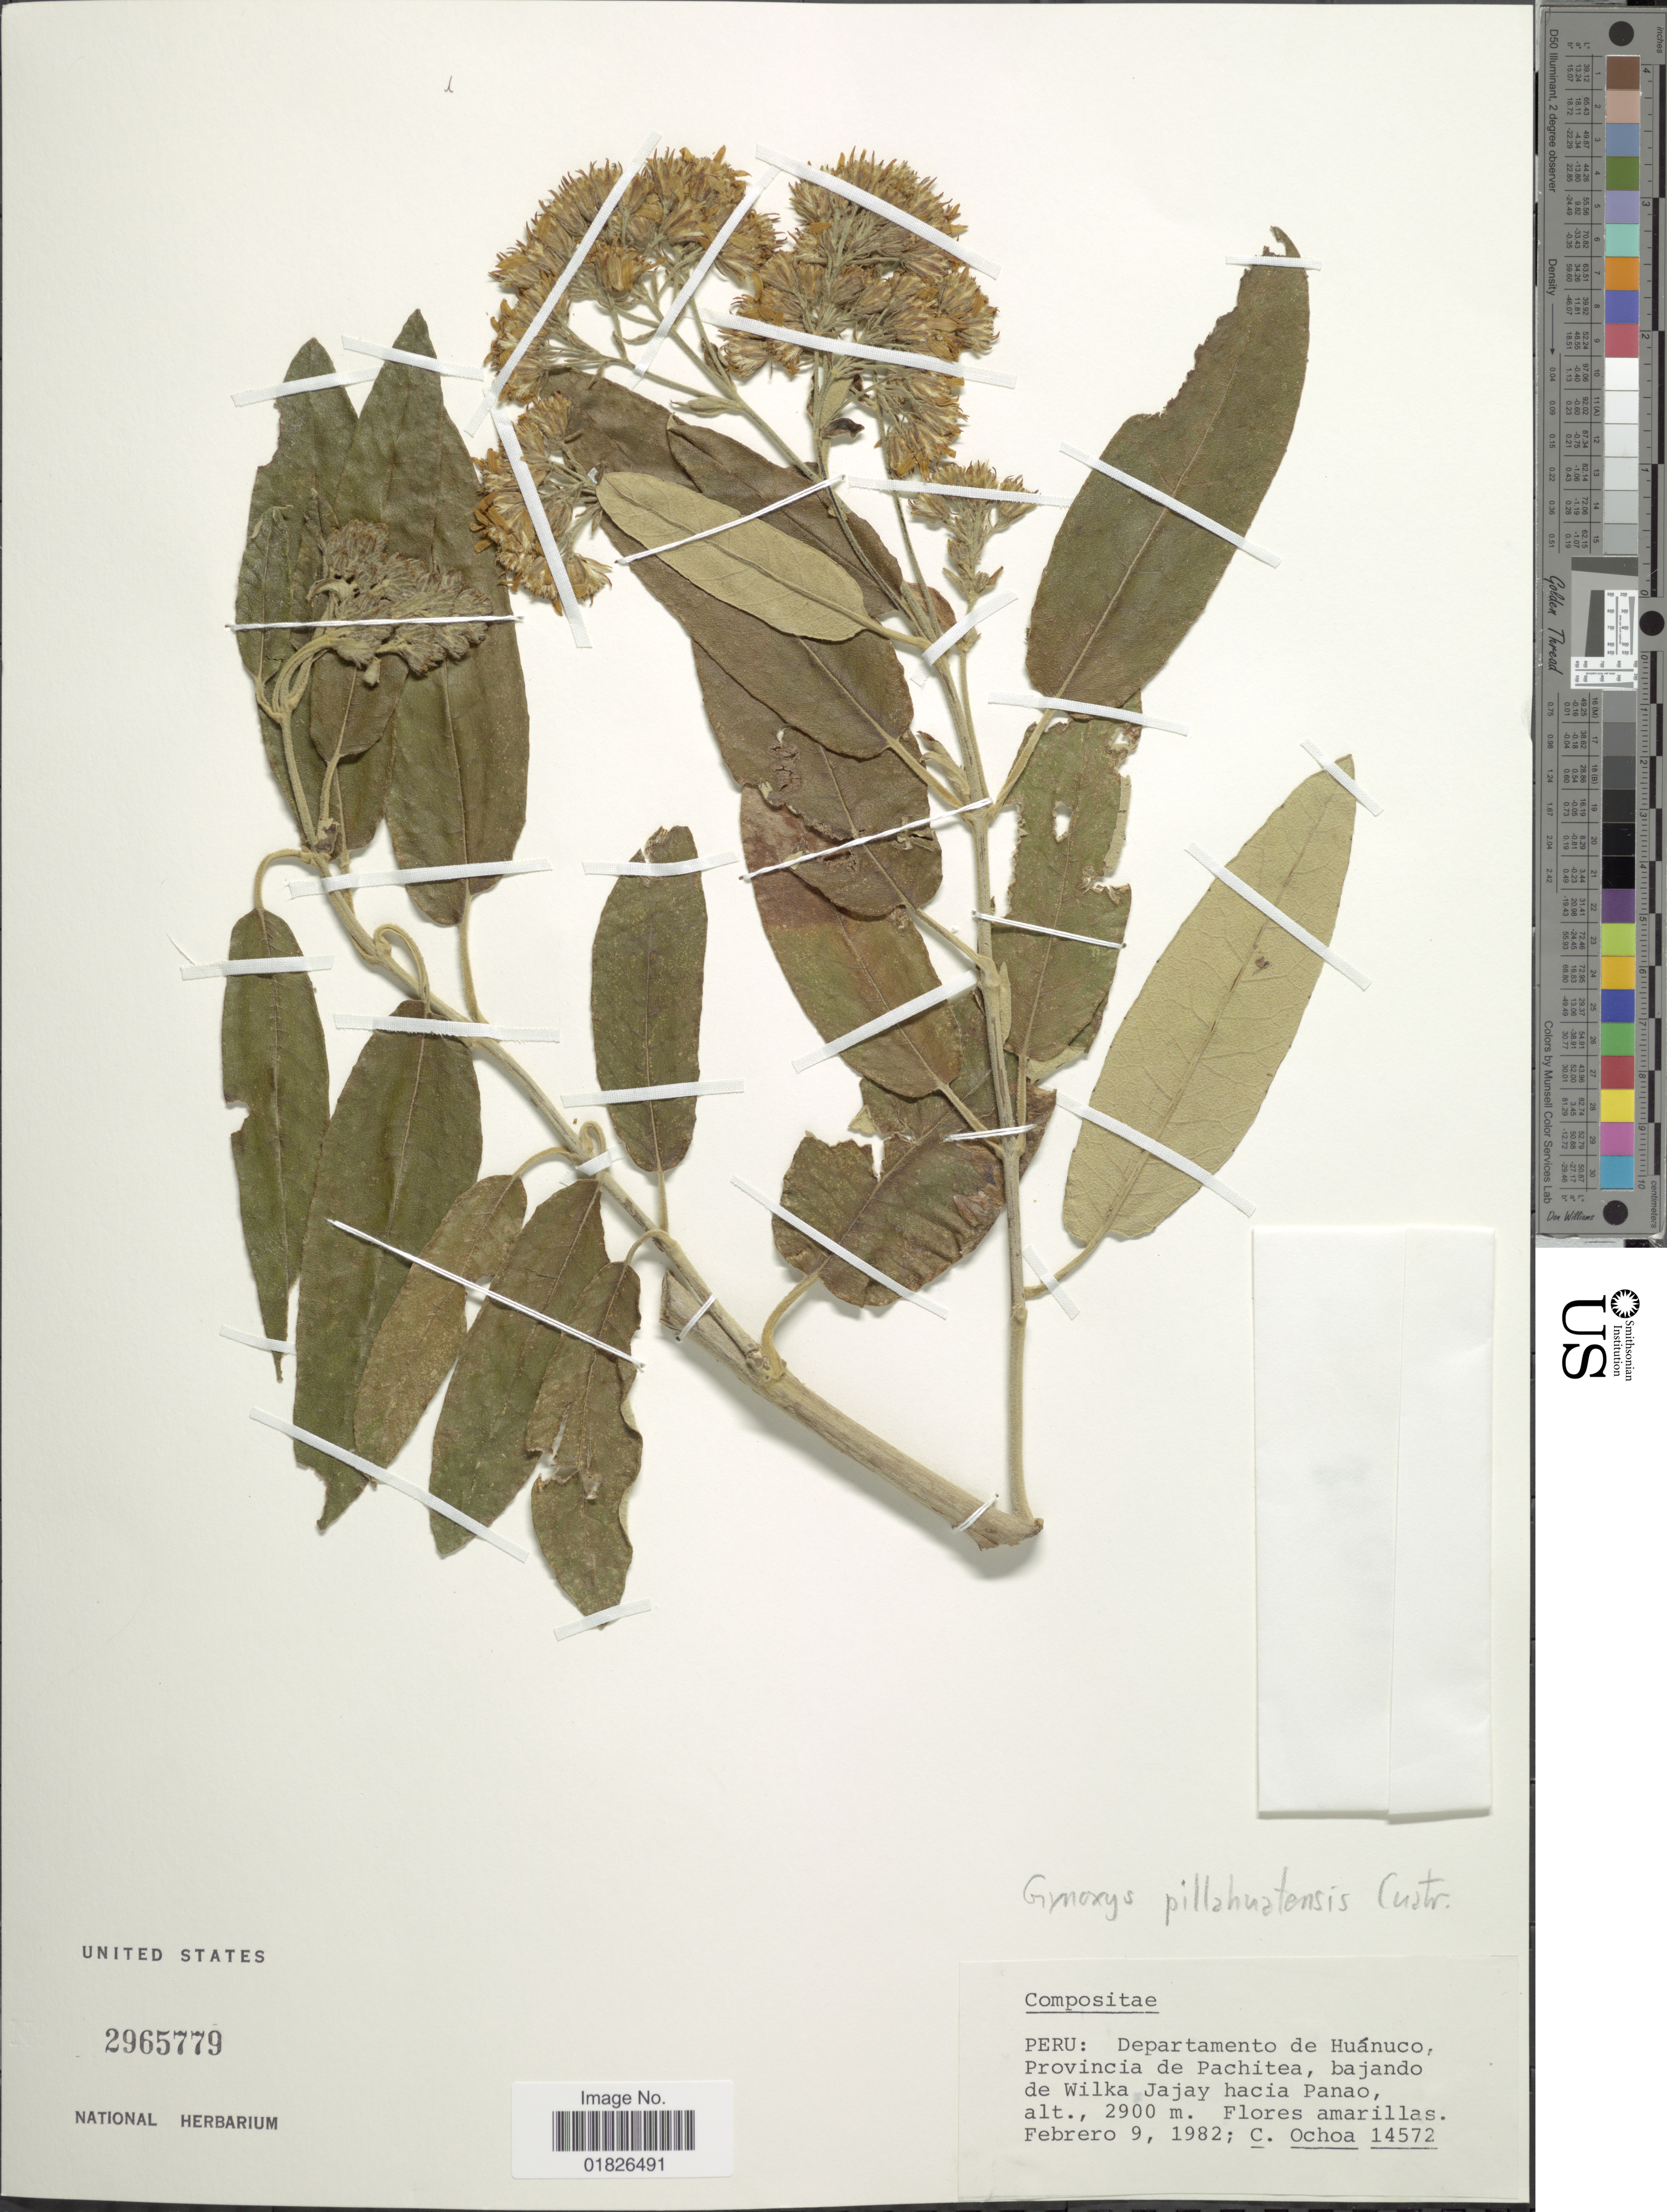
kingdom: Plantae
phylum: Tracheophyta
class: Magnoliopsida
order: Asterales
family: Asteraceae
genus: Gynoxys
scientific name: Gynoxys pillahuatensis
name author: Cuatrec.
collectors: C. Ochoa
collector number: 14572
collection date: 1982-02-09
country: Peru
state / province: Huánuco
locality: Provincia de Pachitea, bajando de Wilka Jajay hacia Panao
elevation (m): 2900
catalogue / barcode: US 2965779